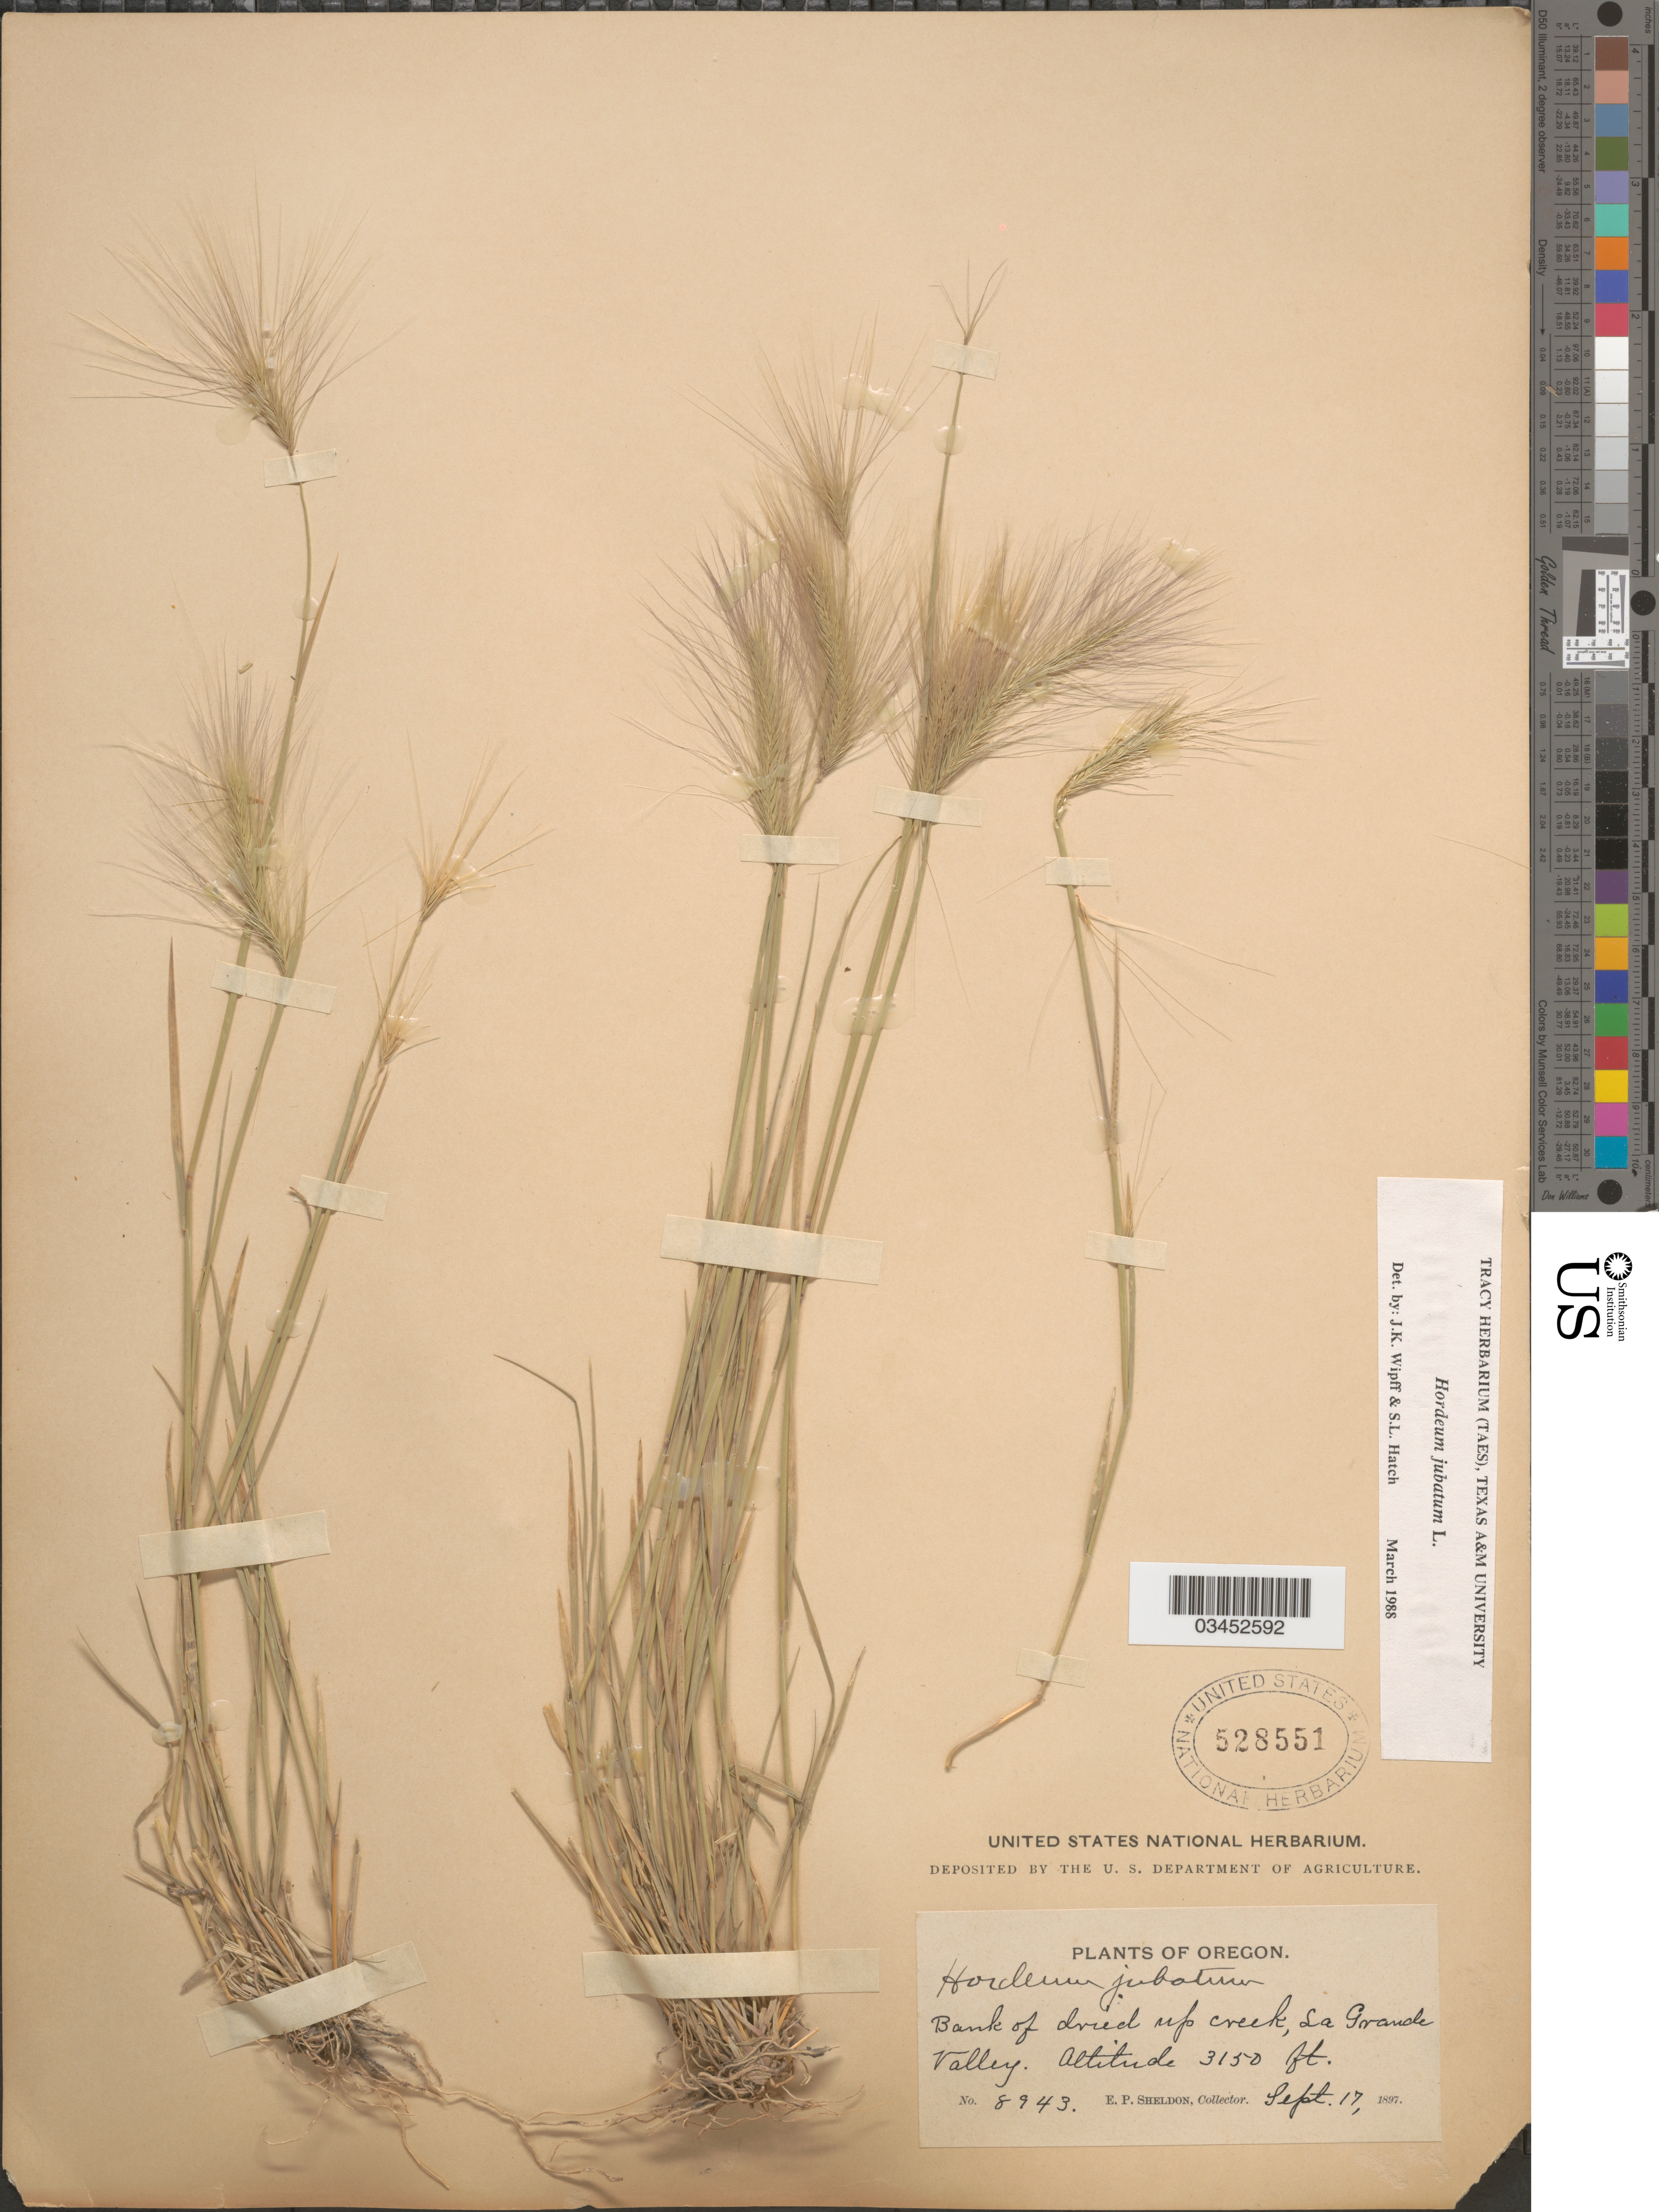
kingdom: Plantae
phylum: Tracheophyta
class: Liliopsida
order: Poales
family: Poaceae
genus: Hordeum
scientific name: Hordeum jubatum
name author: L.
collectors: E. P. Sheldon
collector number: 8943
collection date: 1897-09-17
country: United States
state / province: Oregon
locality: Bank of dried up creek, La Grande Valley.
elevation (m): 960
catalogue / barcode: US 528551